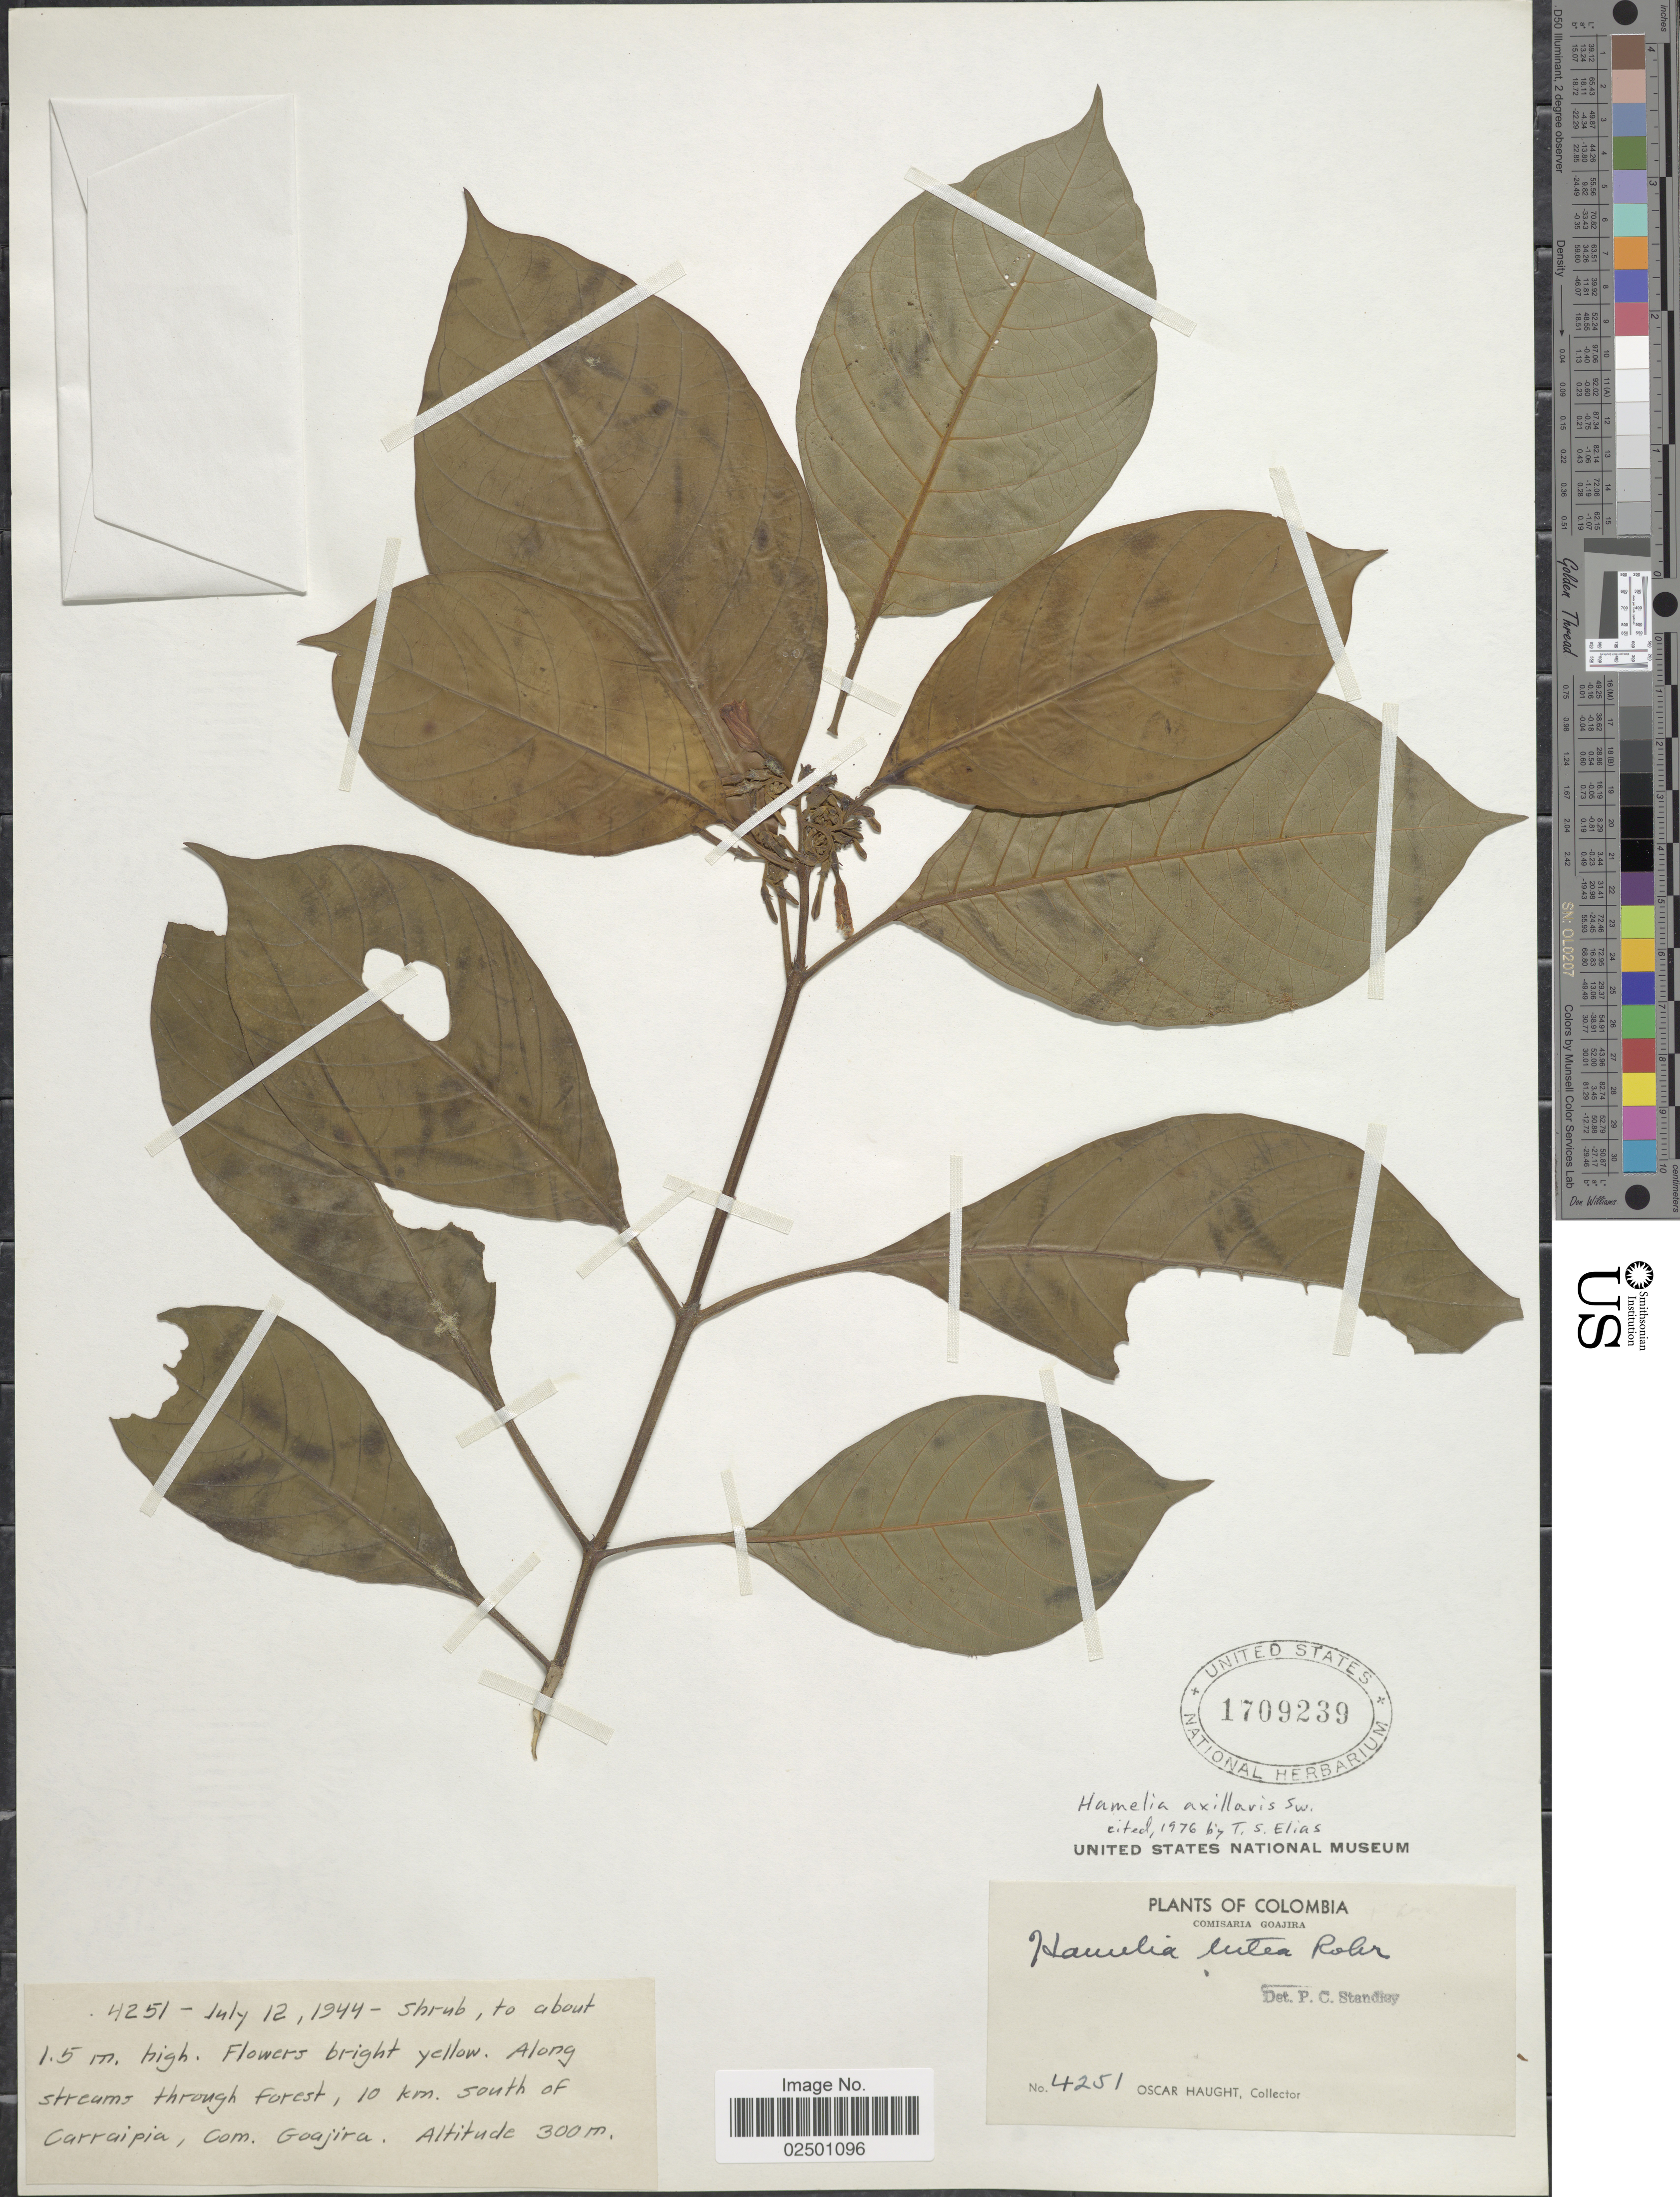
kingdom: Plantae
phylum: Tracheophyta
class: Magnoliopsida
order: Gentianales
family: Rubiaceae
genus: Hamelia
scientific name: Hamelia axillaris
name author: Sw.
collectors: O. L. Haught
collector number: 4251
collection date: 1944-07-12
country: Colombia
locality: Along streams through forest, 10 km. south of Carraipia, Com. Goajira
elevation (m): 300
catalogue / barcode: US 1709239